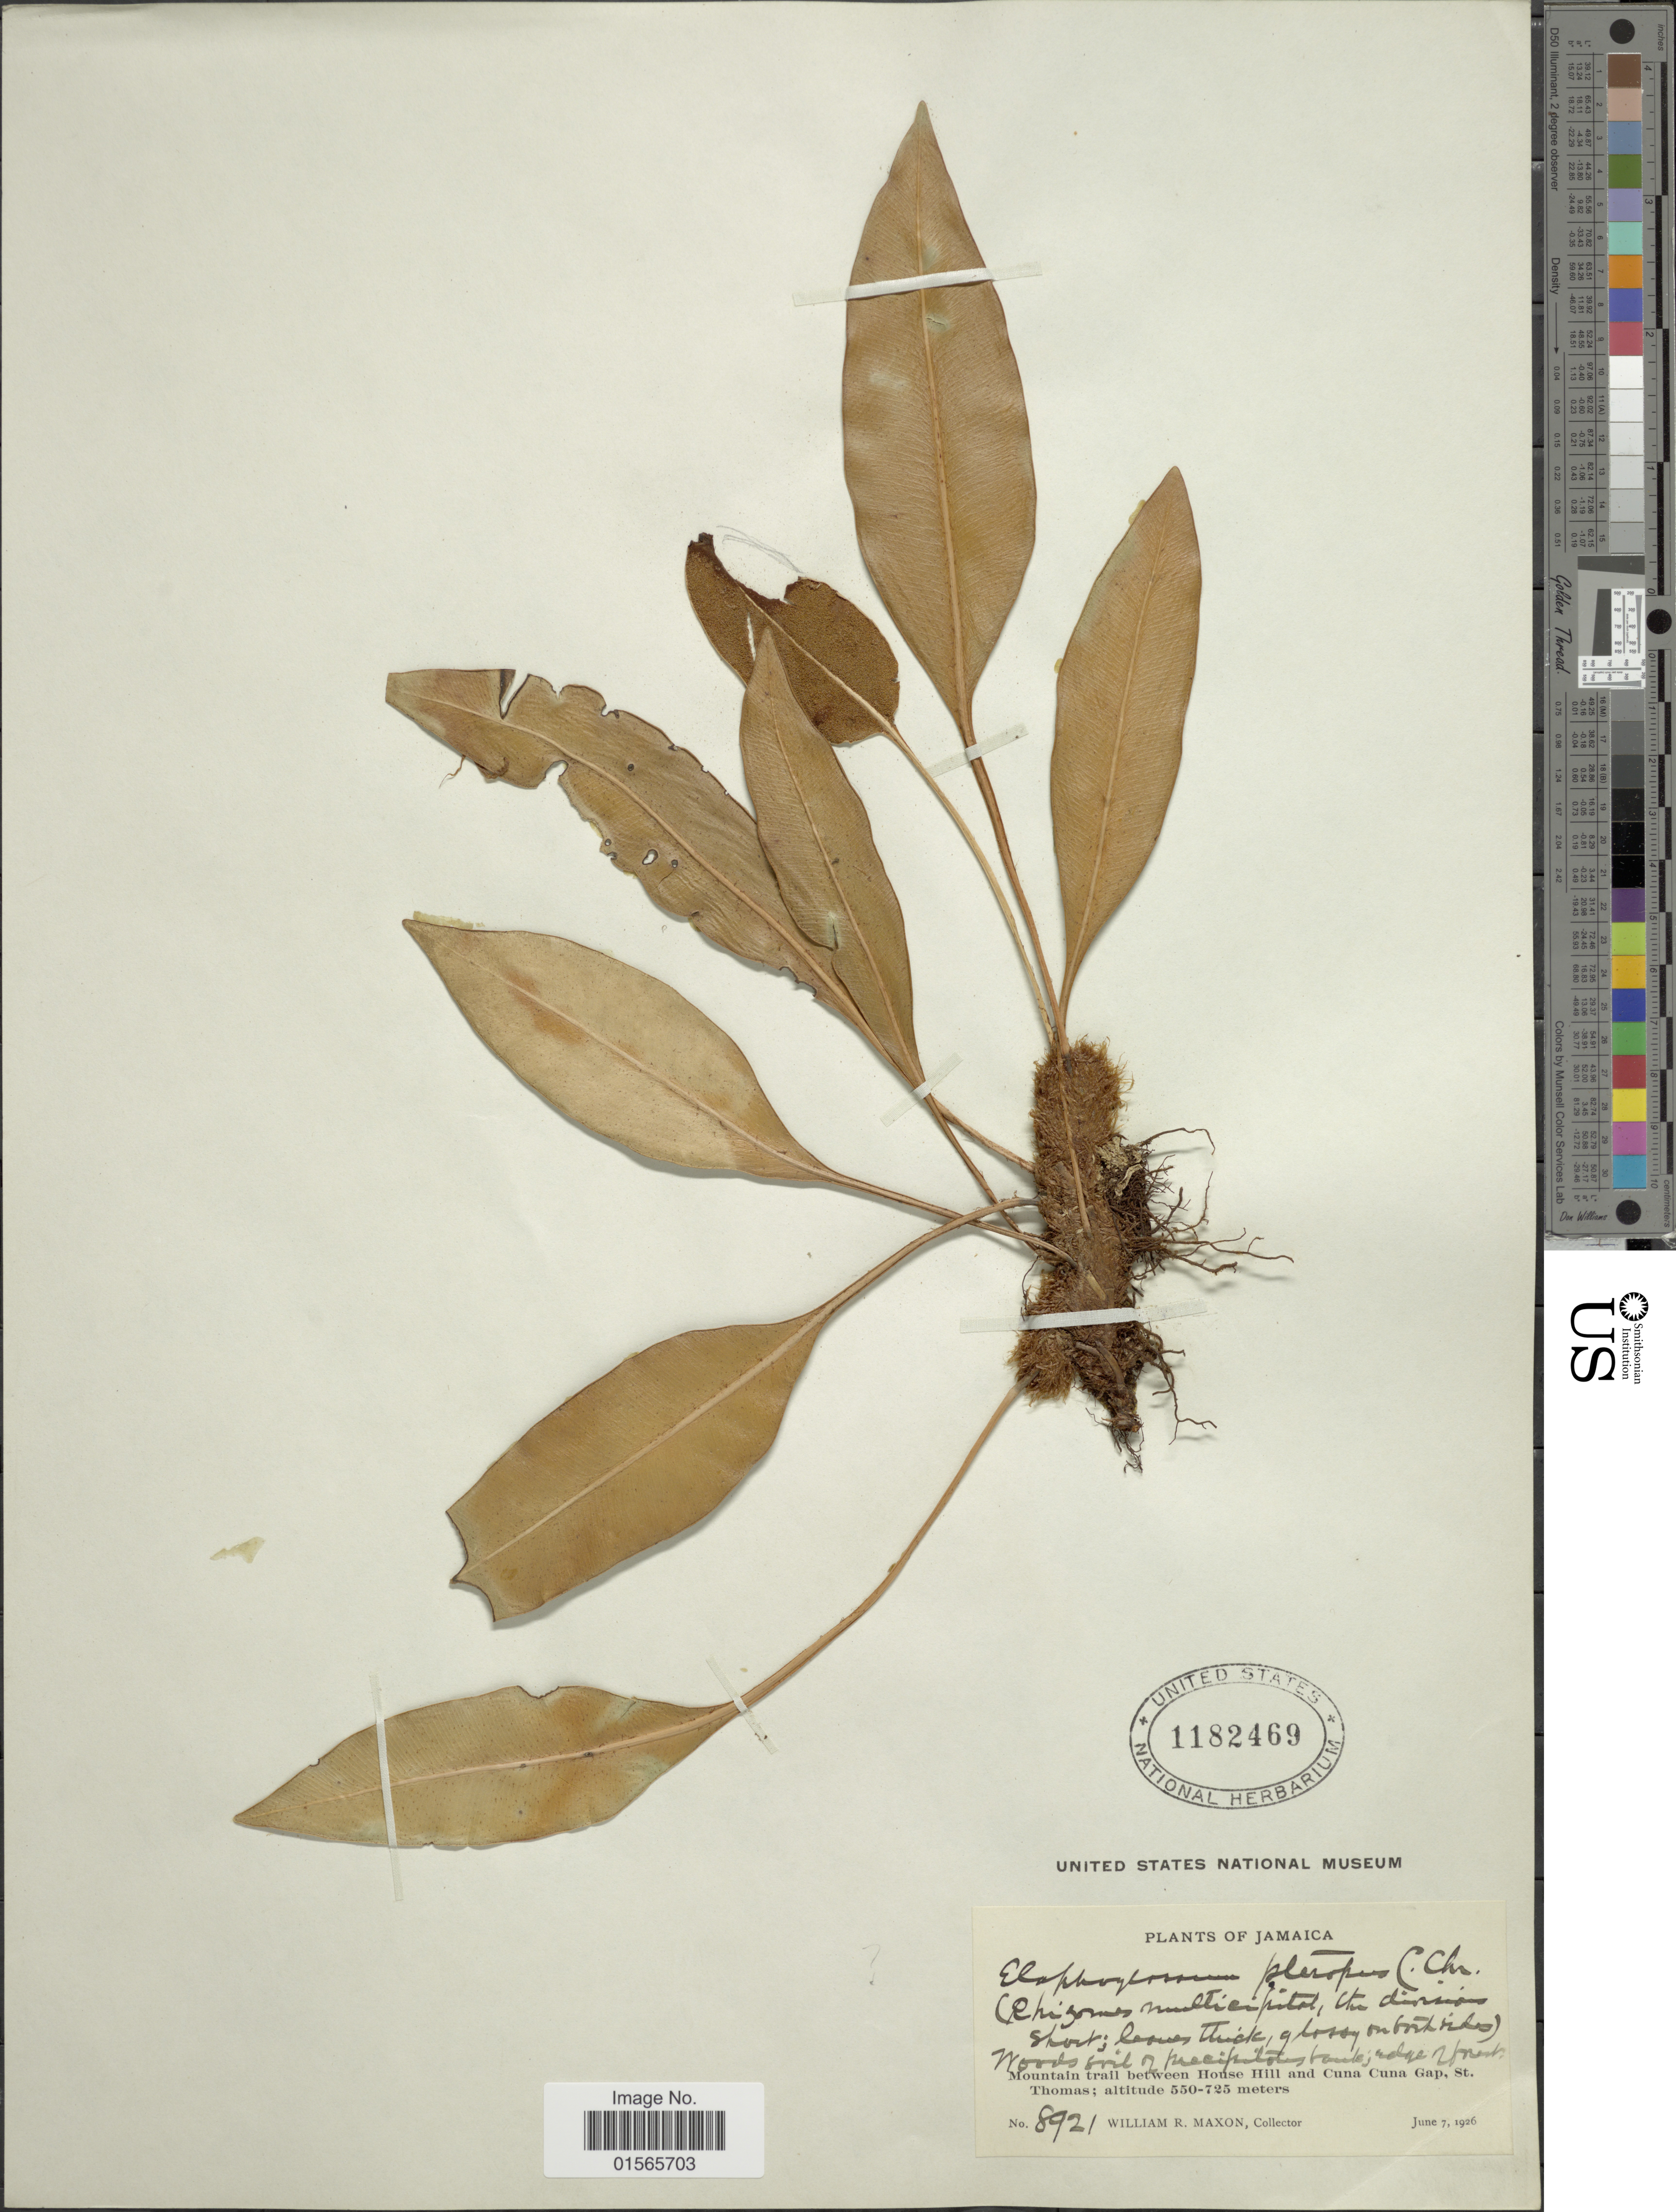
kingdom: Plantae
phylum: Tracheophyta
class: Polypodiopsida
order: Polypodiales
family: Dryopteridaceae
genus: Elaphoglossum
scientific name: Elaphoglossum maxonii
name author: Underw. ex C.V. Morton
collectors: W. R. Maxon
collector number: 8921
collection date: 1926-06-07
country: Jamaica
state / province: Saint Thomas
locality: Mountain trail between House Hill and Cuna Cuna Gap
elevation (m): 550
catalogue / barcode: US 1182469